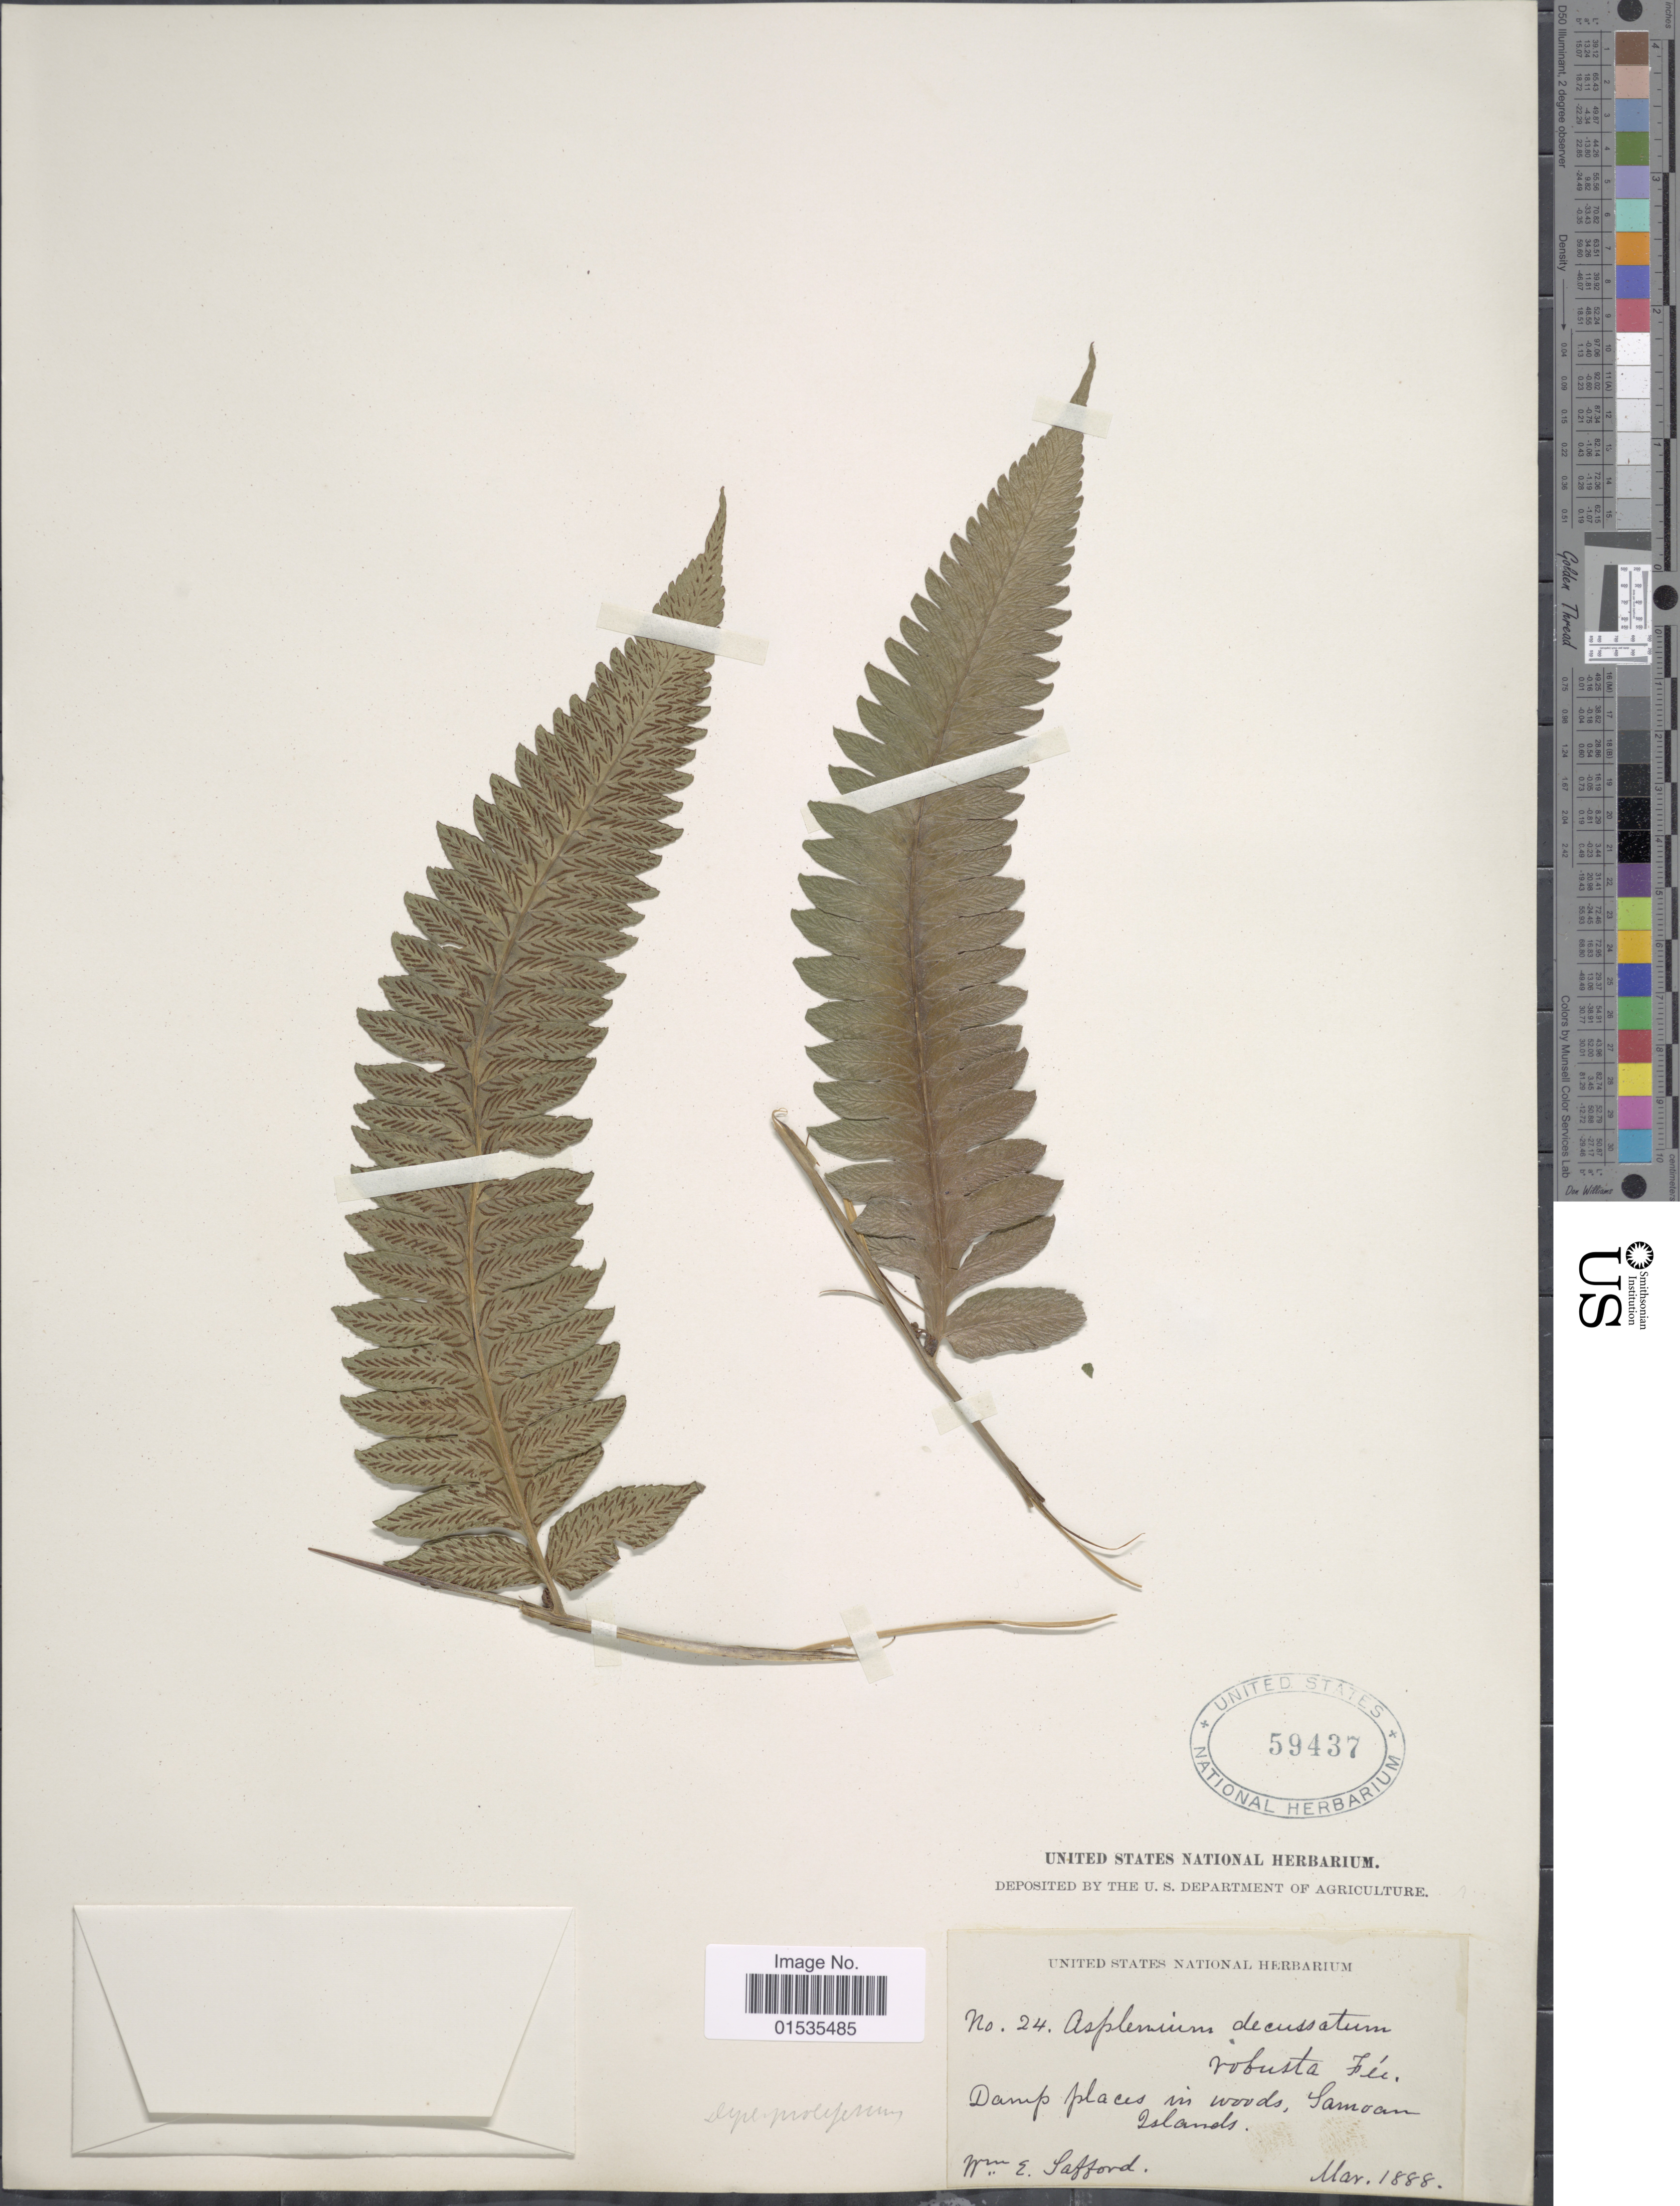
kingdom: Plantae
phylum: Tracheophyta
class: Polypodiopsida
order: Polypodiales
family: Athyriaceae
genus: Diplazium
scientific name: Diplazium proliferum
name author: (Lam.) Thouars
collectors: W. E. Safford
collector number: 24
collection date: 1888-03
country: American Samoa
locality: Damp places in woods, Samoan Islands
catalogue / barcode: US 59437